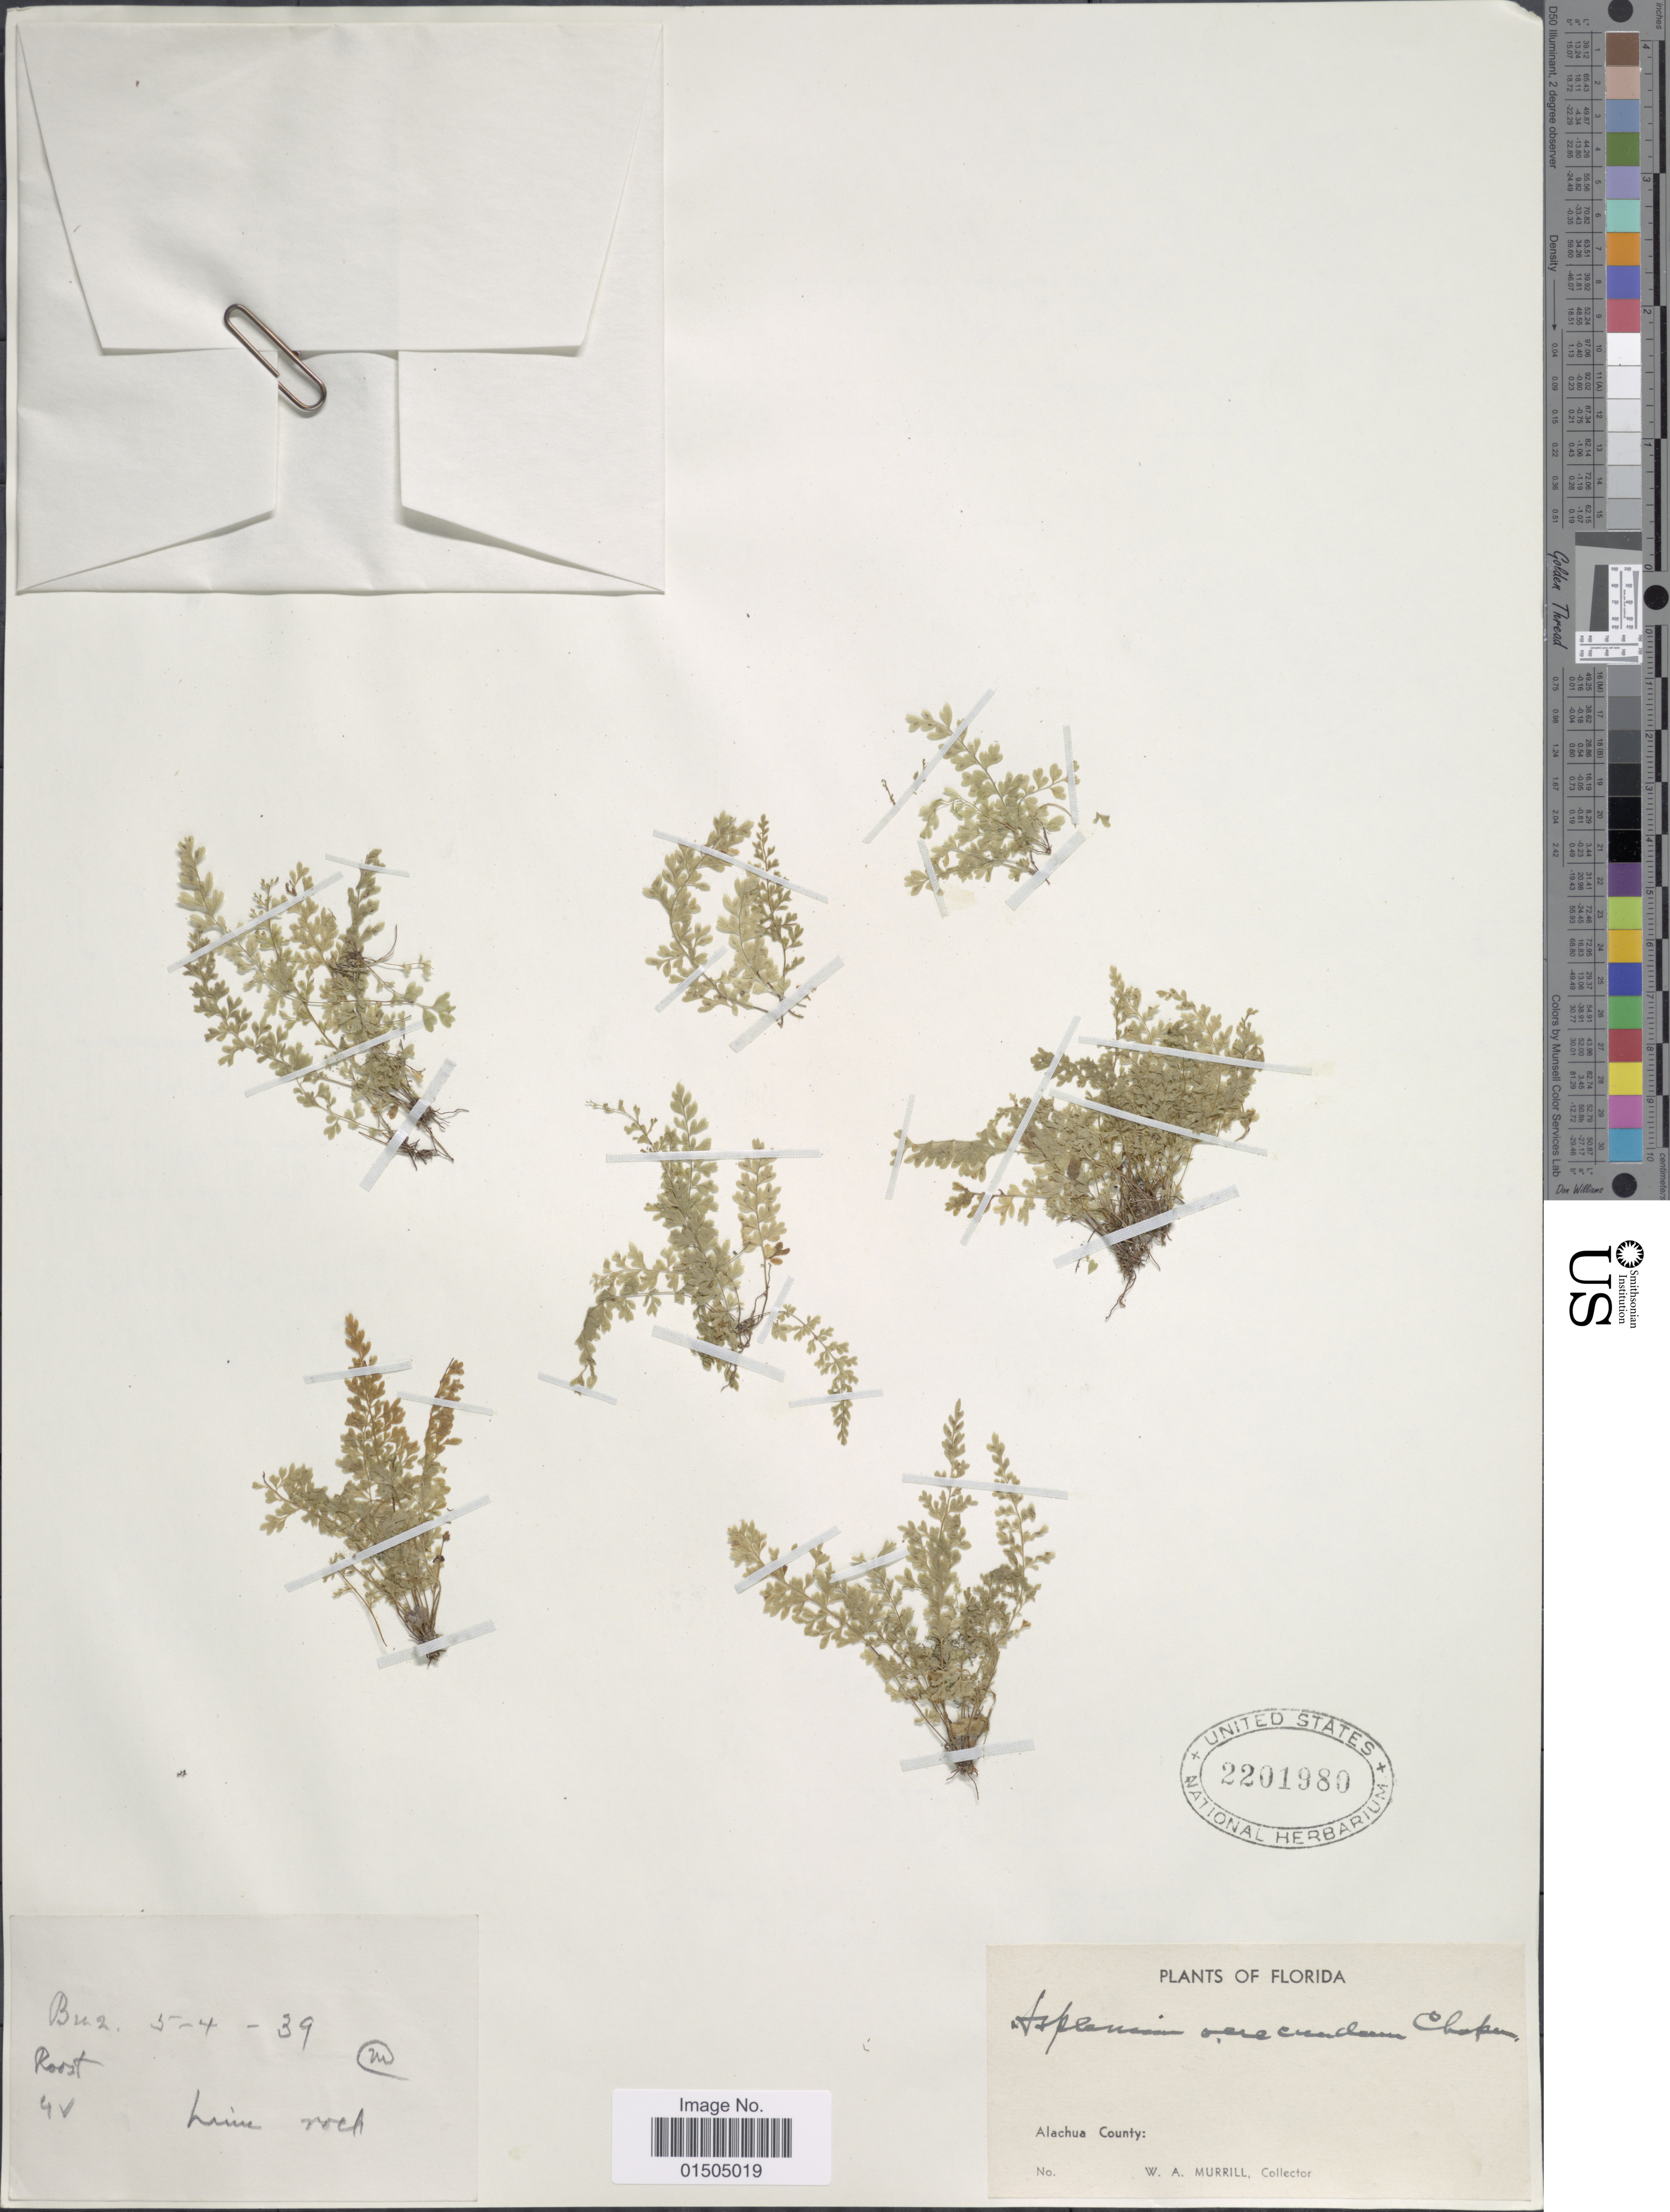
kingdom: Plantae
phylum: Tracheophyta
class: Polypodiopsida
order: Polypodiales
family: Aspleniaceae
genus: Asplenium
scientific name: Asplenium verecundum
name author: Chapm.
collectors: W. A. Murrill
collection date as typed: Transcribed d/m/y: 4/5/39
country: United States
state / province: Florida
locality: Alachua County. Buz. Roost.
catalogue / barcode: US 2201980